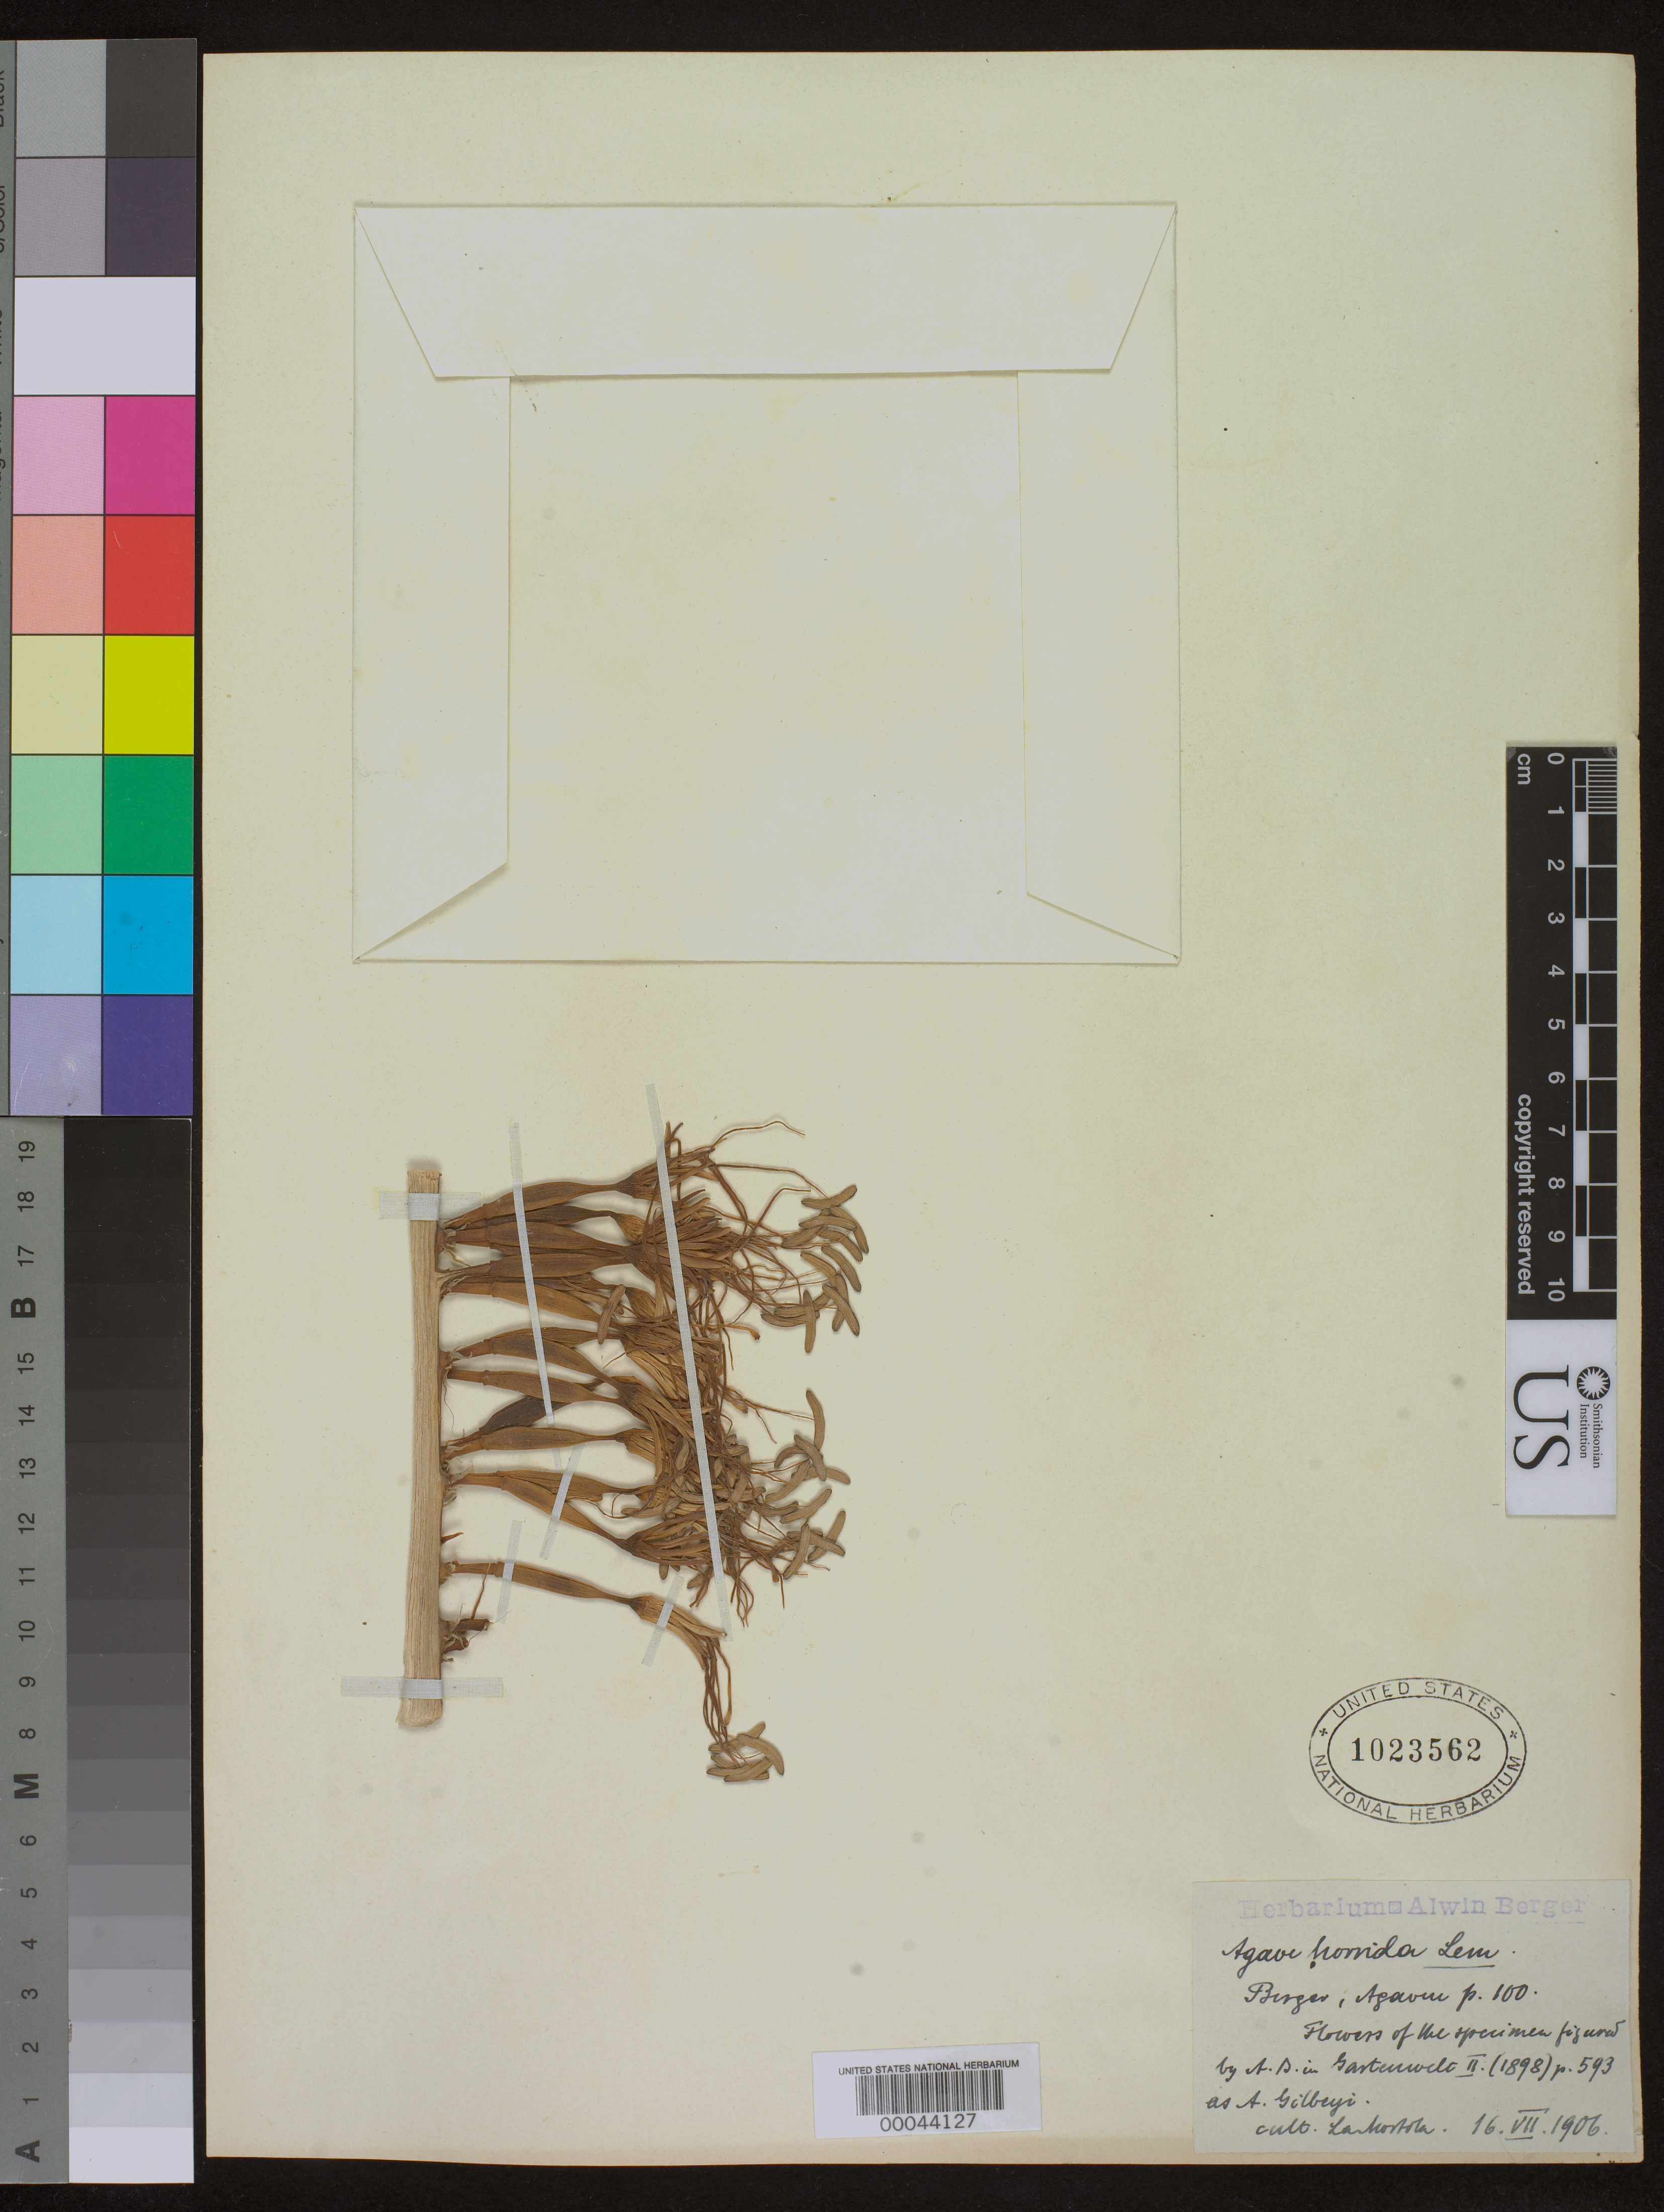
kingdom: Plantae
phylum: Tracheophyta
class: Liliopsida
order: Asparagales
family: Asparagaceae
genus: Agave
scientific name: Agave horrida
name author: Lem. ex Jacobi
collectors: ex herb. A. Berger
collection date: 1909-06-02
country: Mexico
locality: Cultivated at La Mortola, Italy.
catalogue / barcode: US 1023562